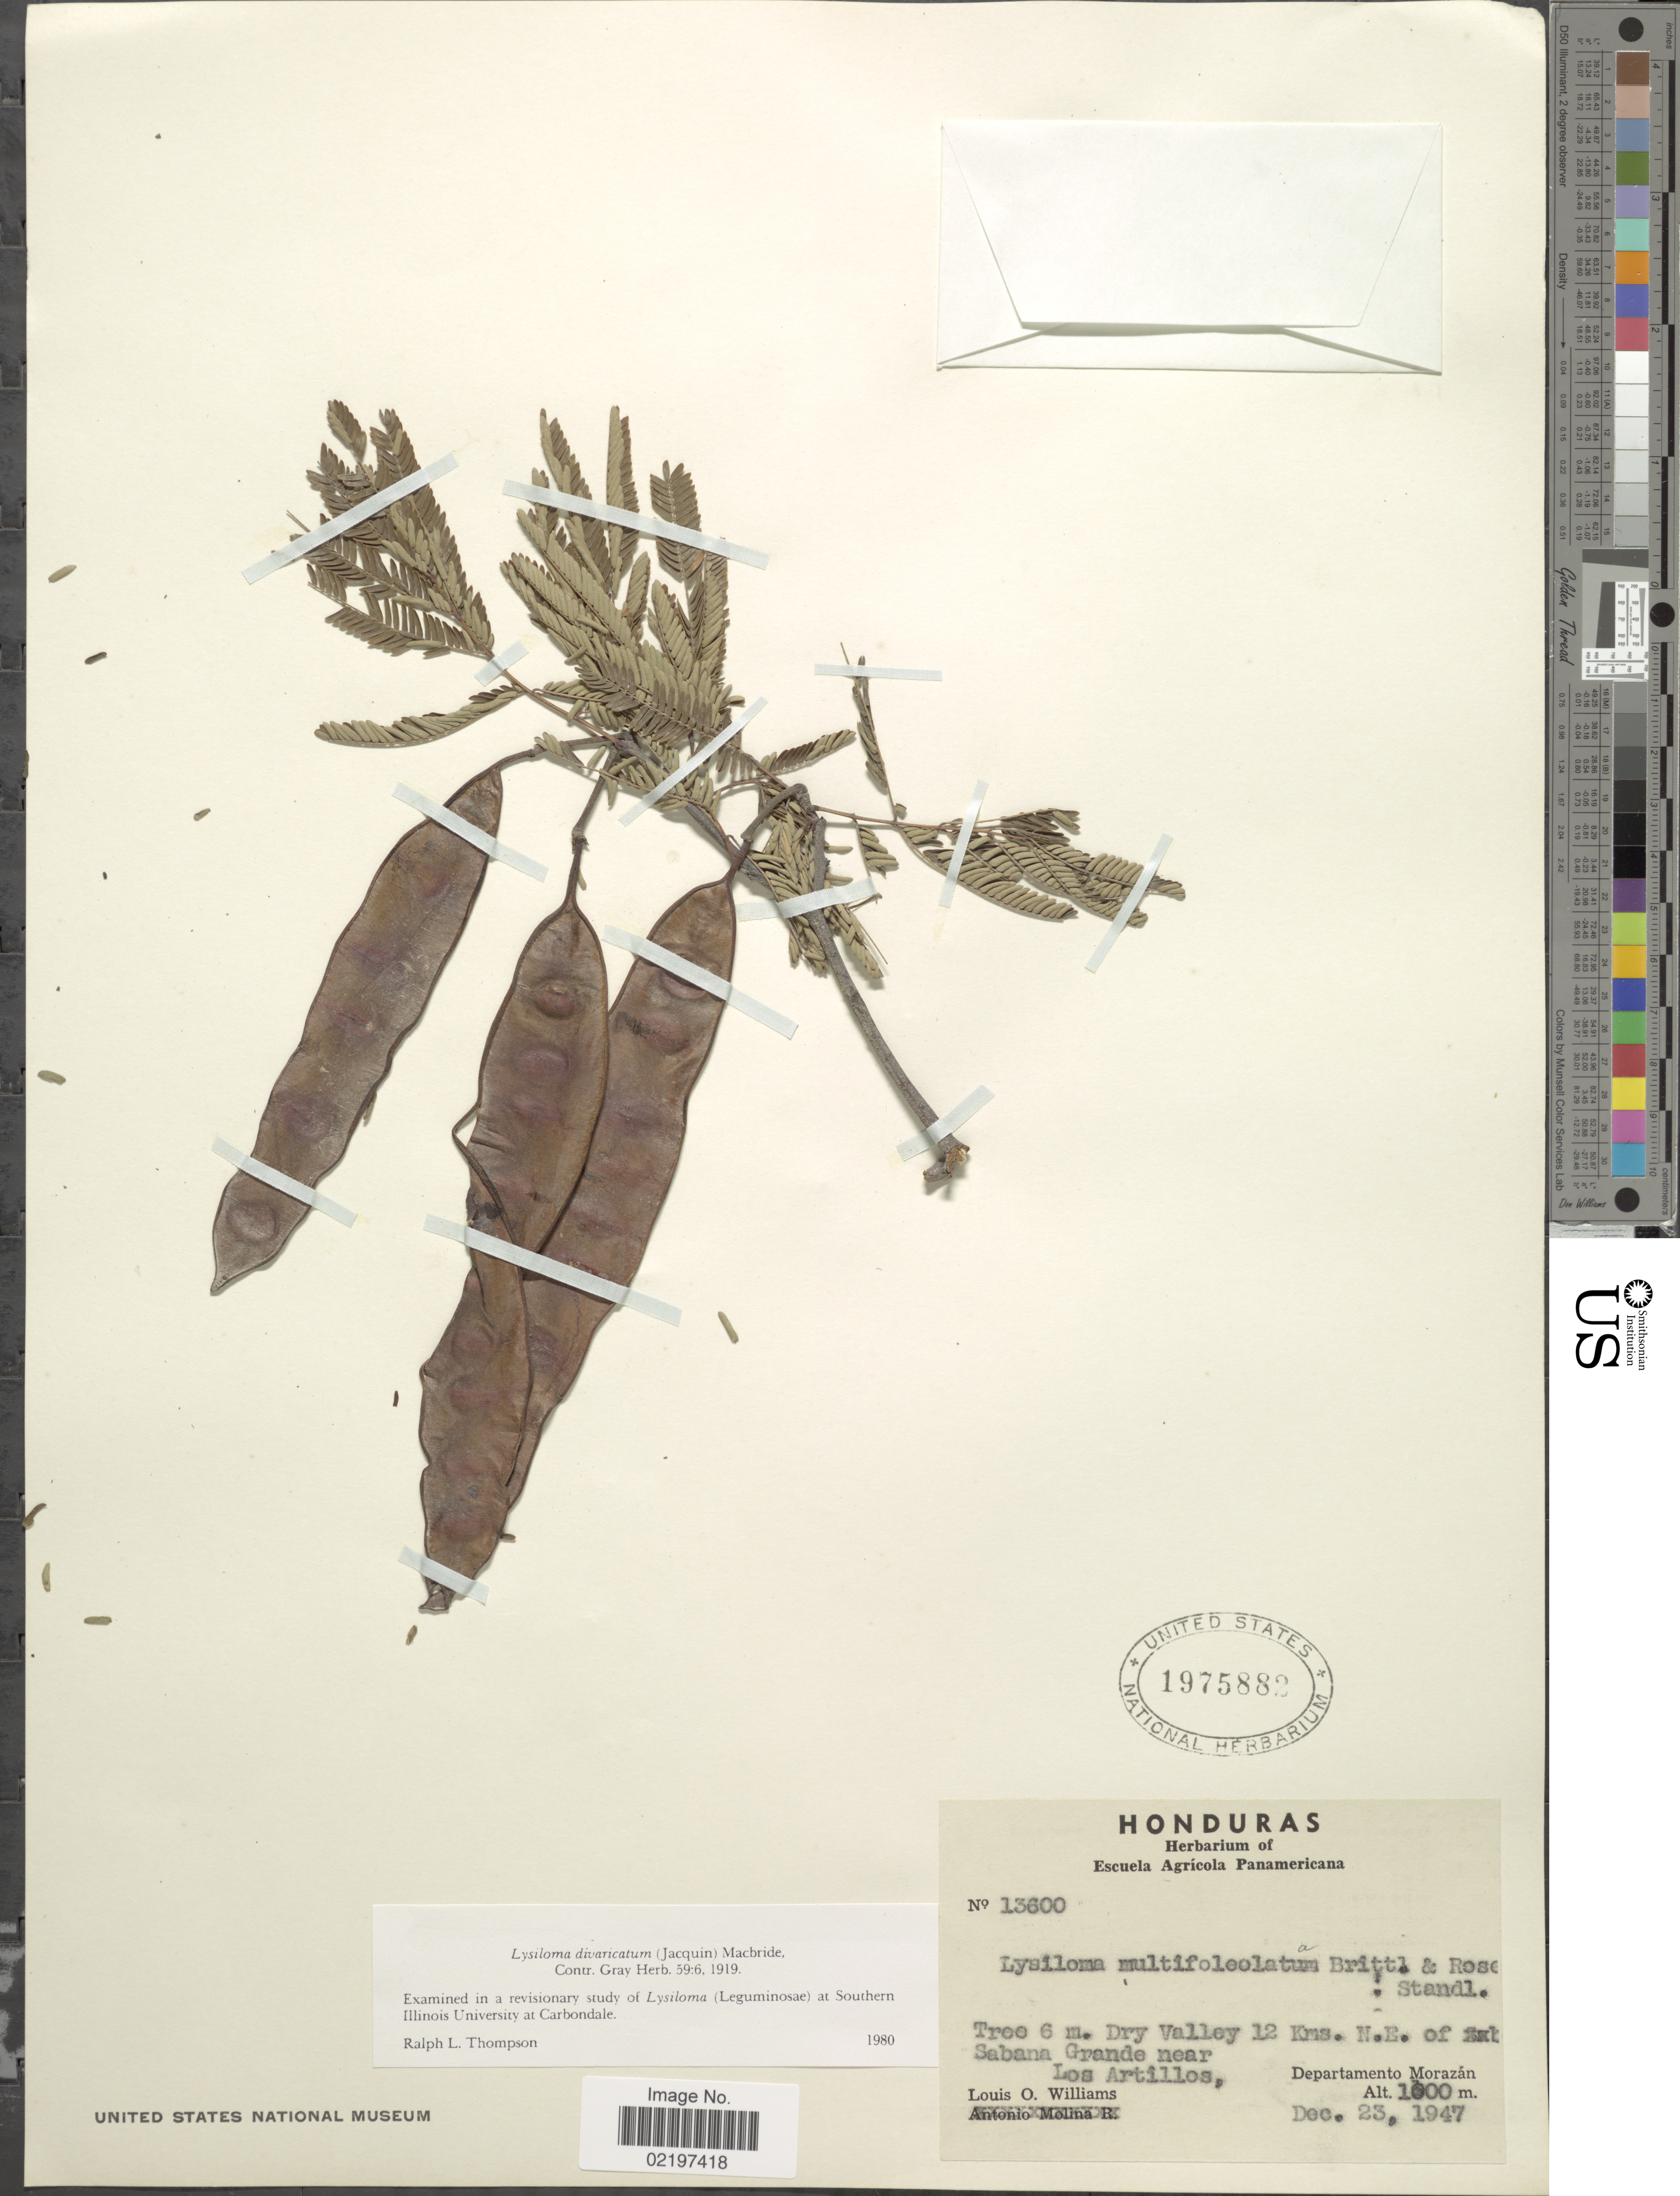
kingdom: Plantae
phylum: Tracheophyta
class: Magnoliopsida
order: Fabales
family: Fabaceae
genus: Lysiloma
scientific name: Lysiloma divaricatum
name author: (Jacq.) J.F. Macbr.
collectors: L. O. Williams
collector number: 13600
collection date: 1947-12-23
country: Honduras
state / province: Fco. Morazán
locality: Dry valley 12 kms. N.E. of Sabana Grande near Los Artillos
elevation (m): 1000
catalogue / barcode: US 1975882